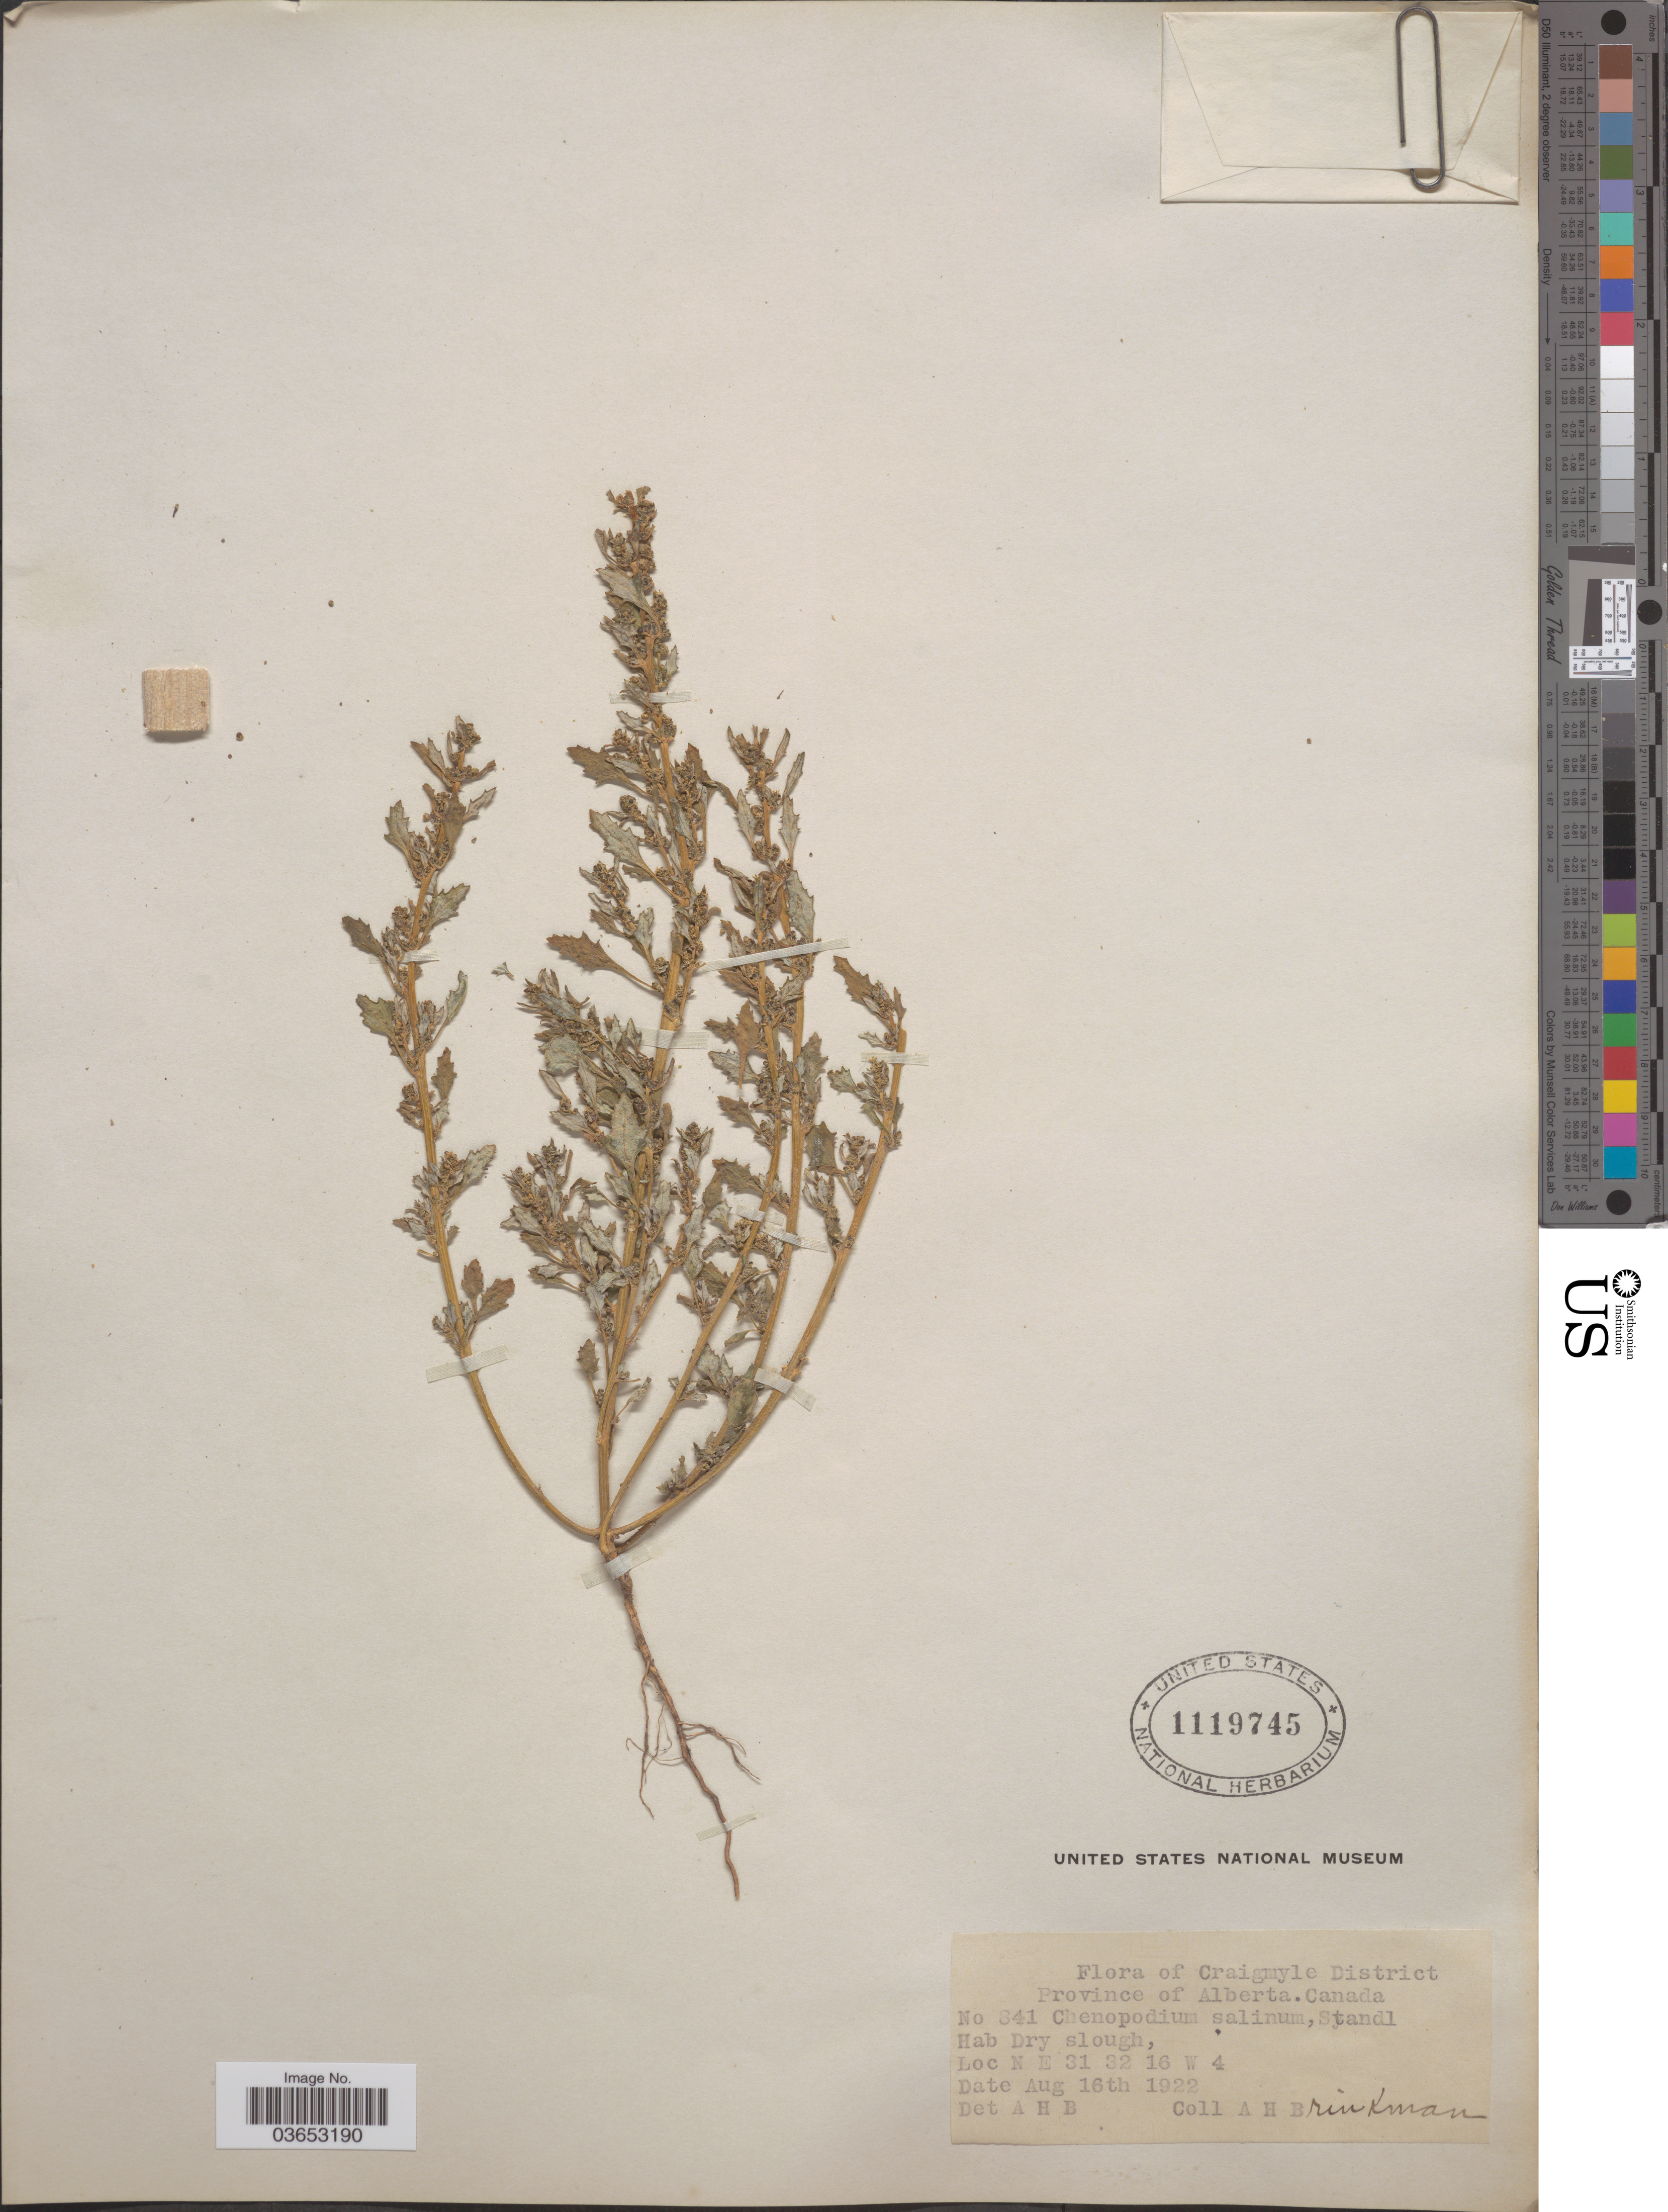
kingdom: Plantae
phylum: Tracheophyta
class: Magnoliopsida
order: Caryophyllales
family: Amaranthaceae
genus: Chenopodium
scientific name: Chenopodium glaucum subsp. salinum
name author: (Aellen) Aellen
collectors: A. Brinkman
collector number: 841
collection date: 1922-08-16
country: Canada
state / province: Alberta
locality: Craigmyle District. NE 31 32 16 W 4.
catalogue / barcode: US 1119745